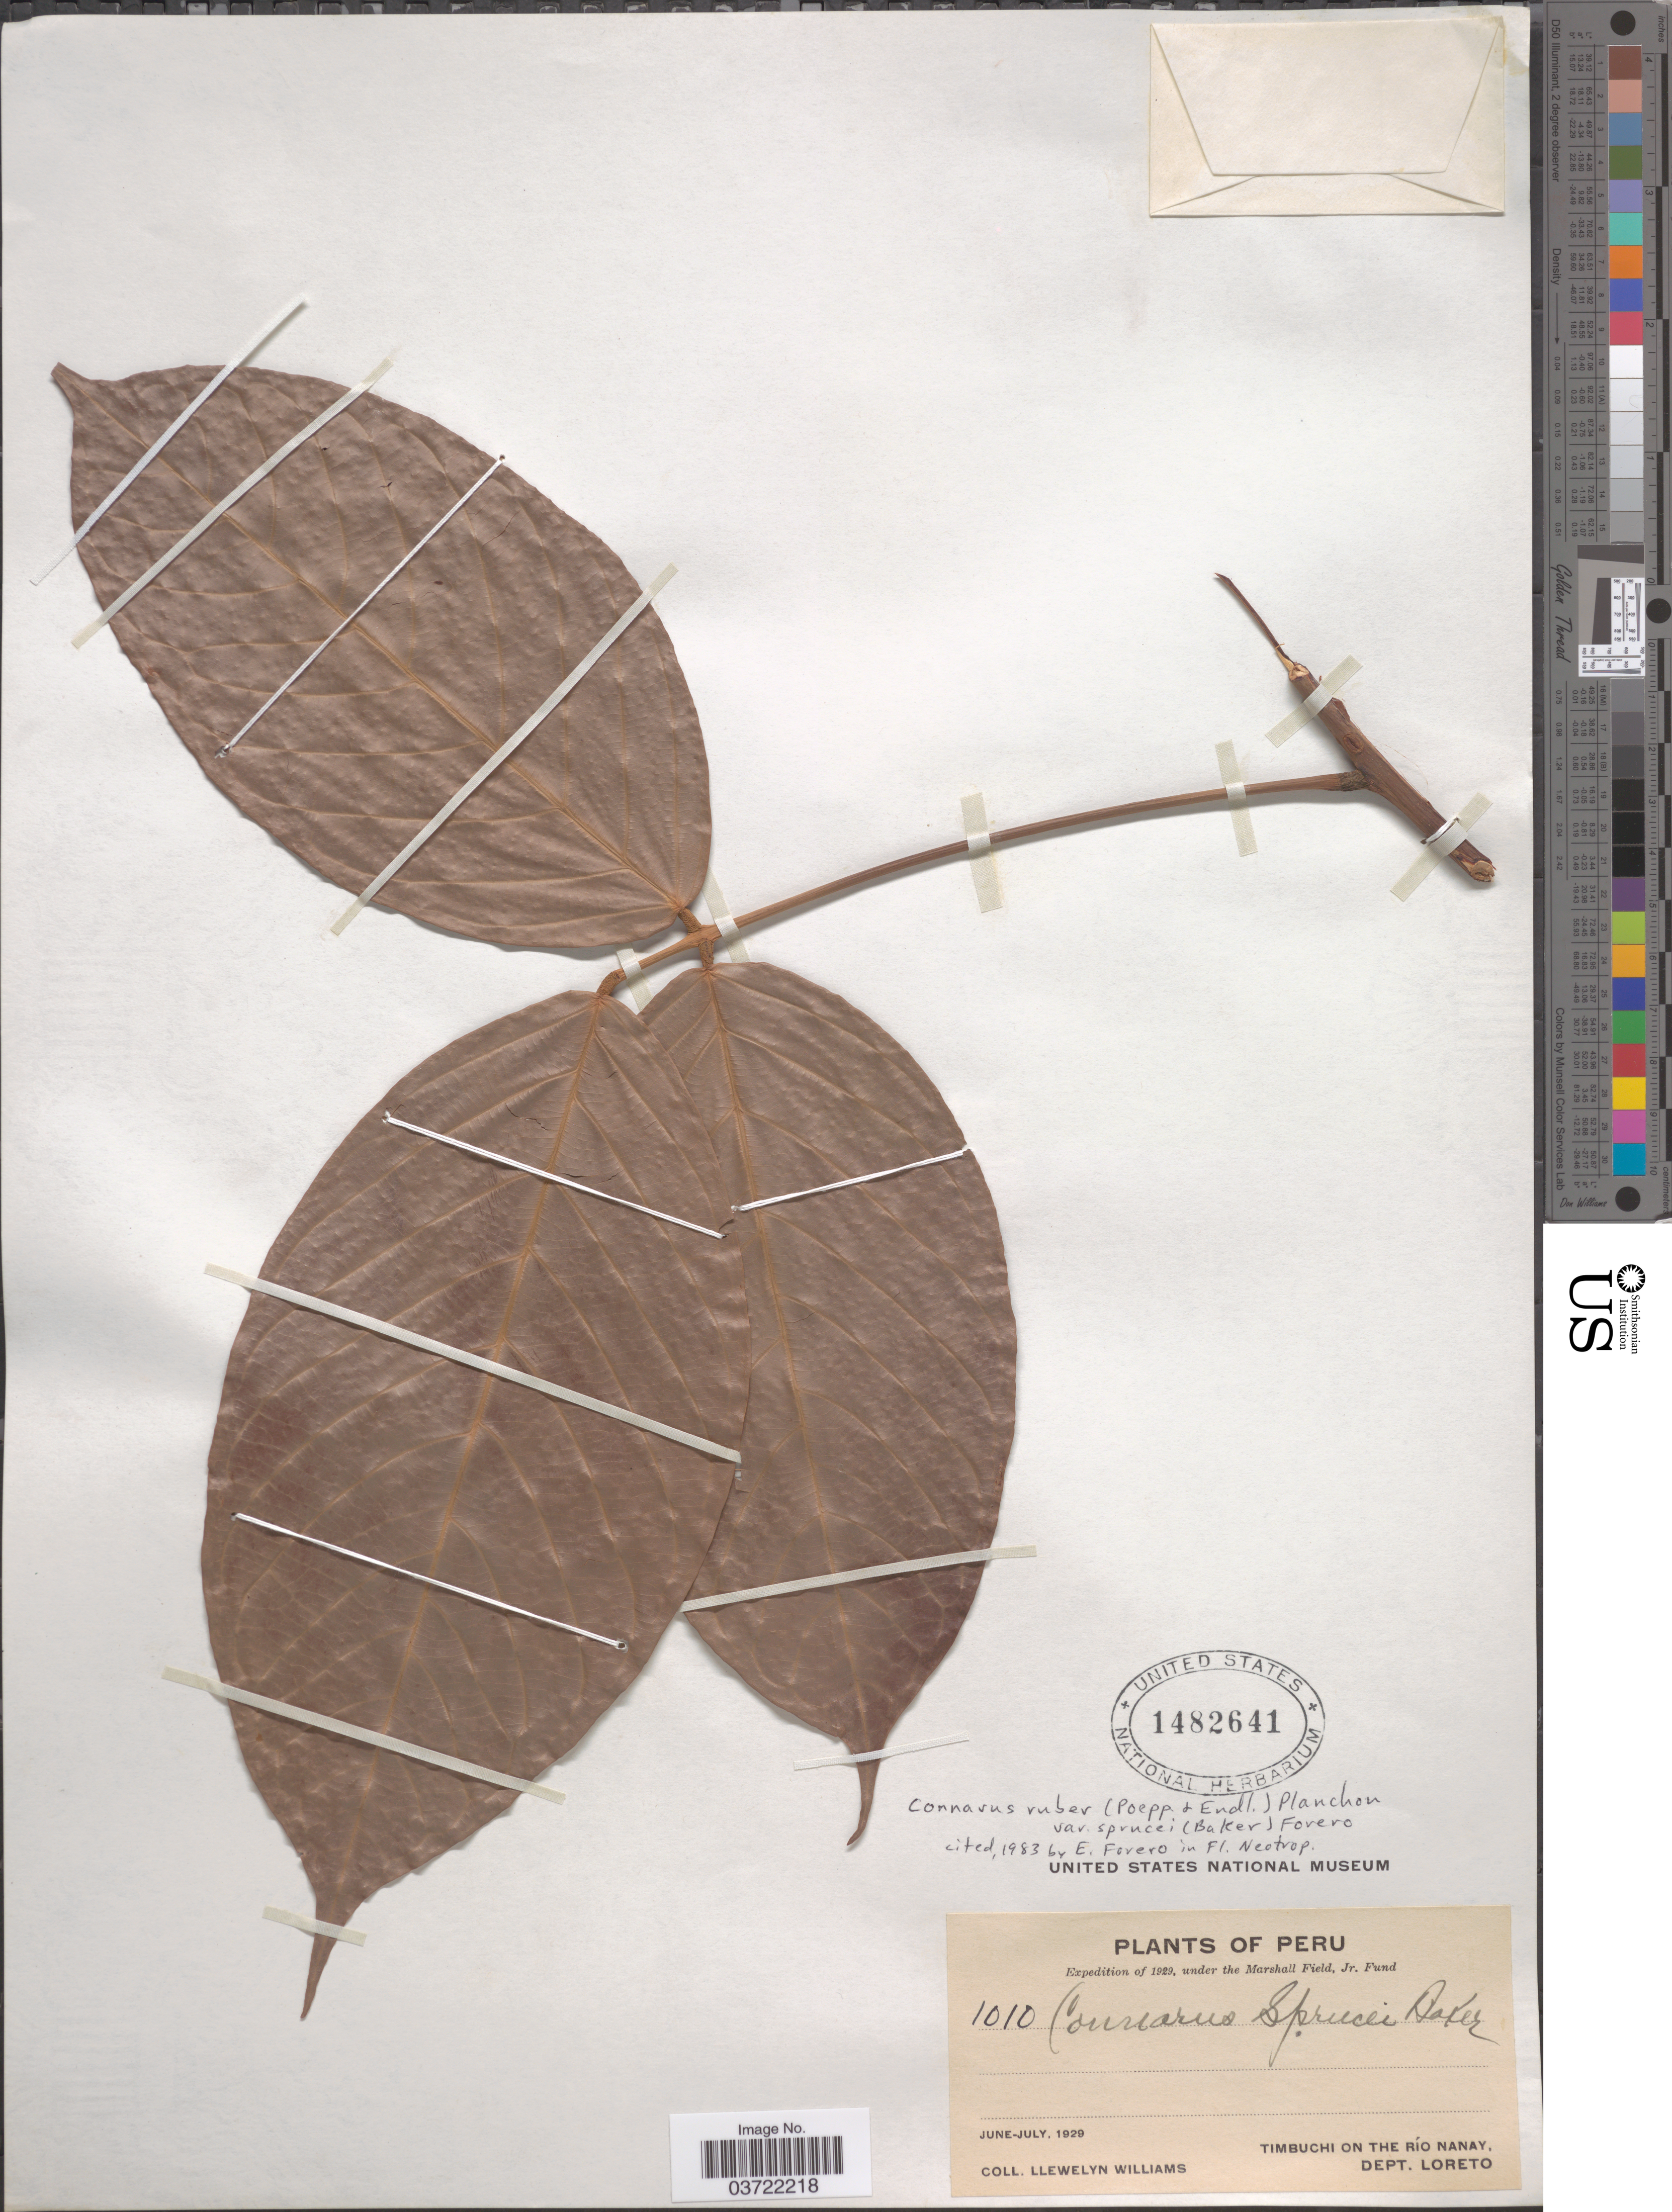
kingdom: Plantae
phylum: Tracheophyta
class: Magnoliopsida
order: Oxalidales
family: Connaraceae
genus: Connarus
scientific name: Connarus ruber var. sprucei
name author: (Baker) Forero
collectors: Ll. Williams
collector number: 1010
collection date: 1929-06/1929-07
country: Peru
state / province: Loreto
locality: Timbuchi on the Río Nanay, Dept. Loreto.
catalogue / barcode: US 1482641